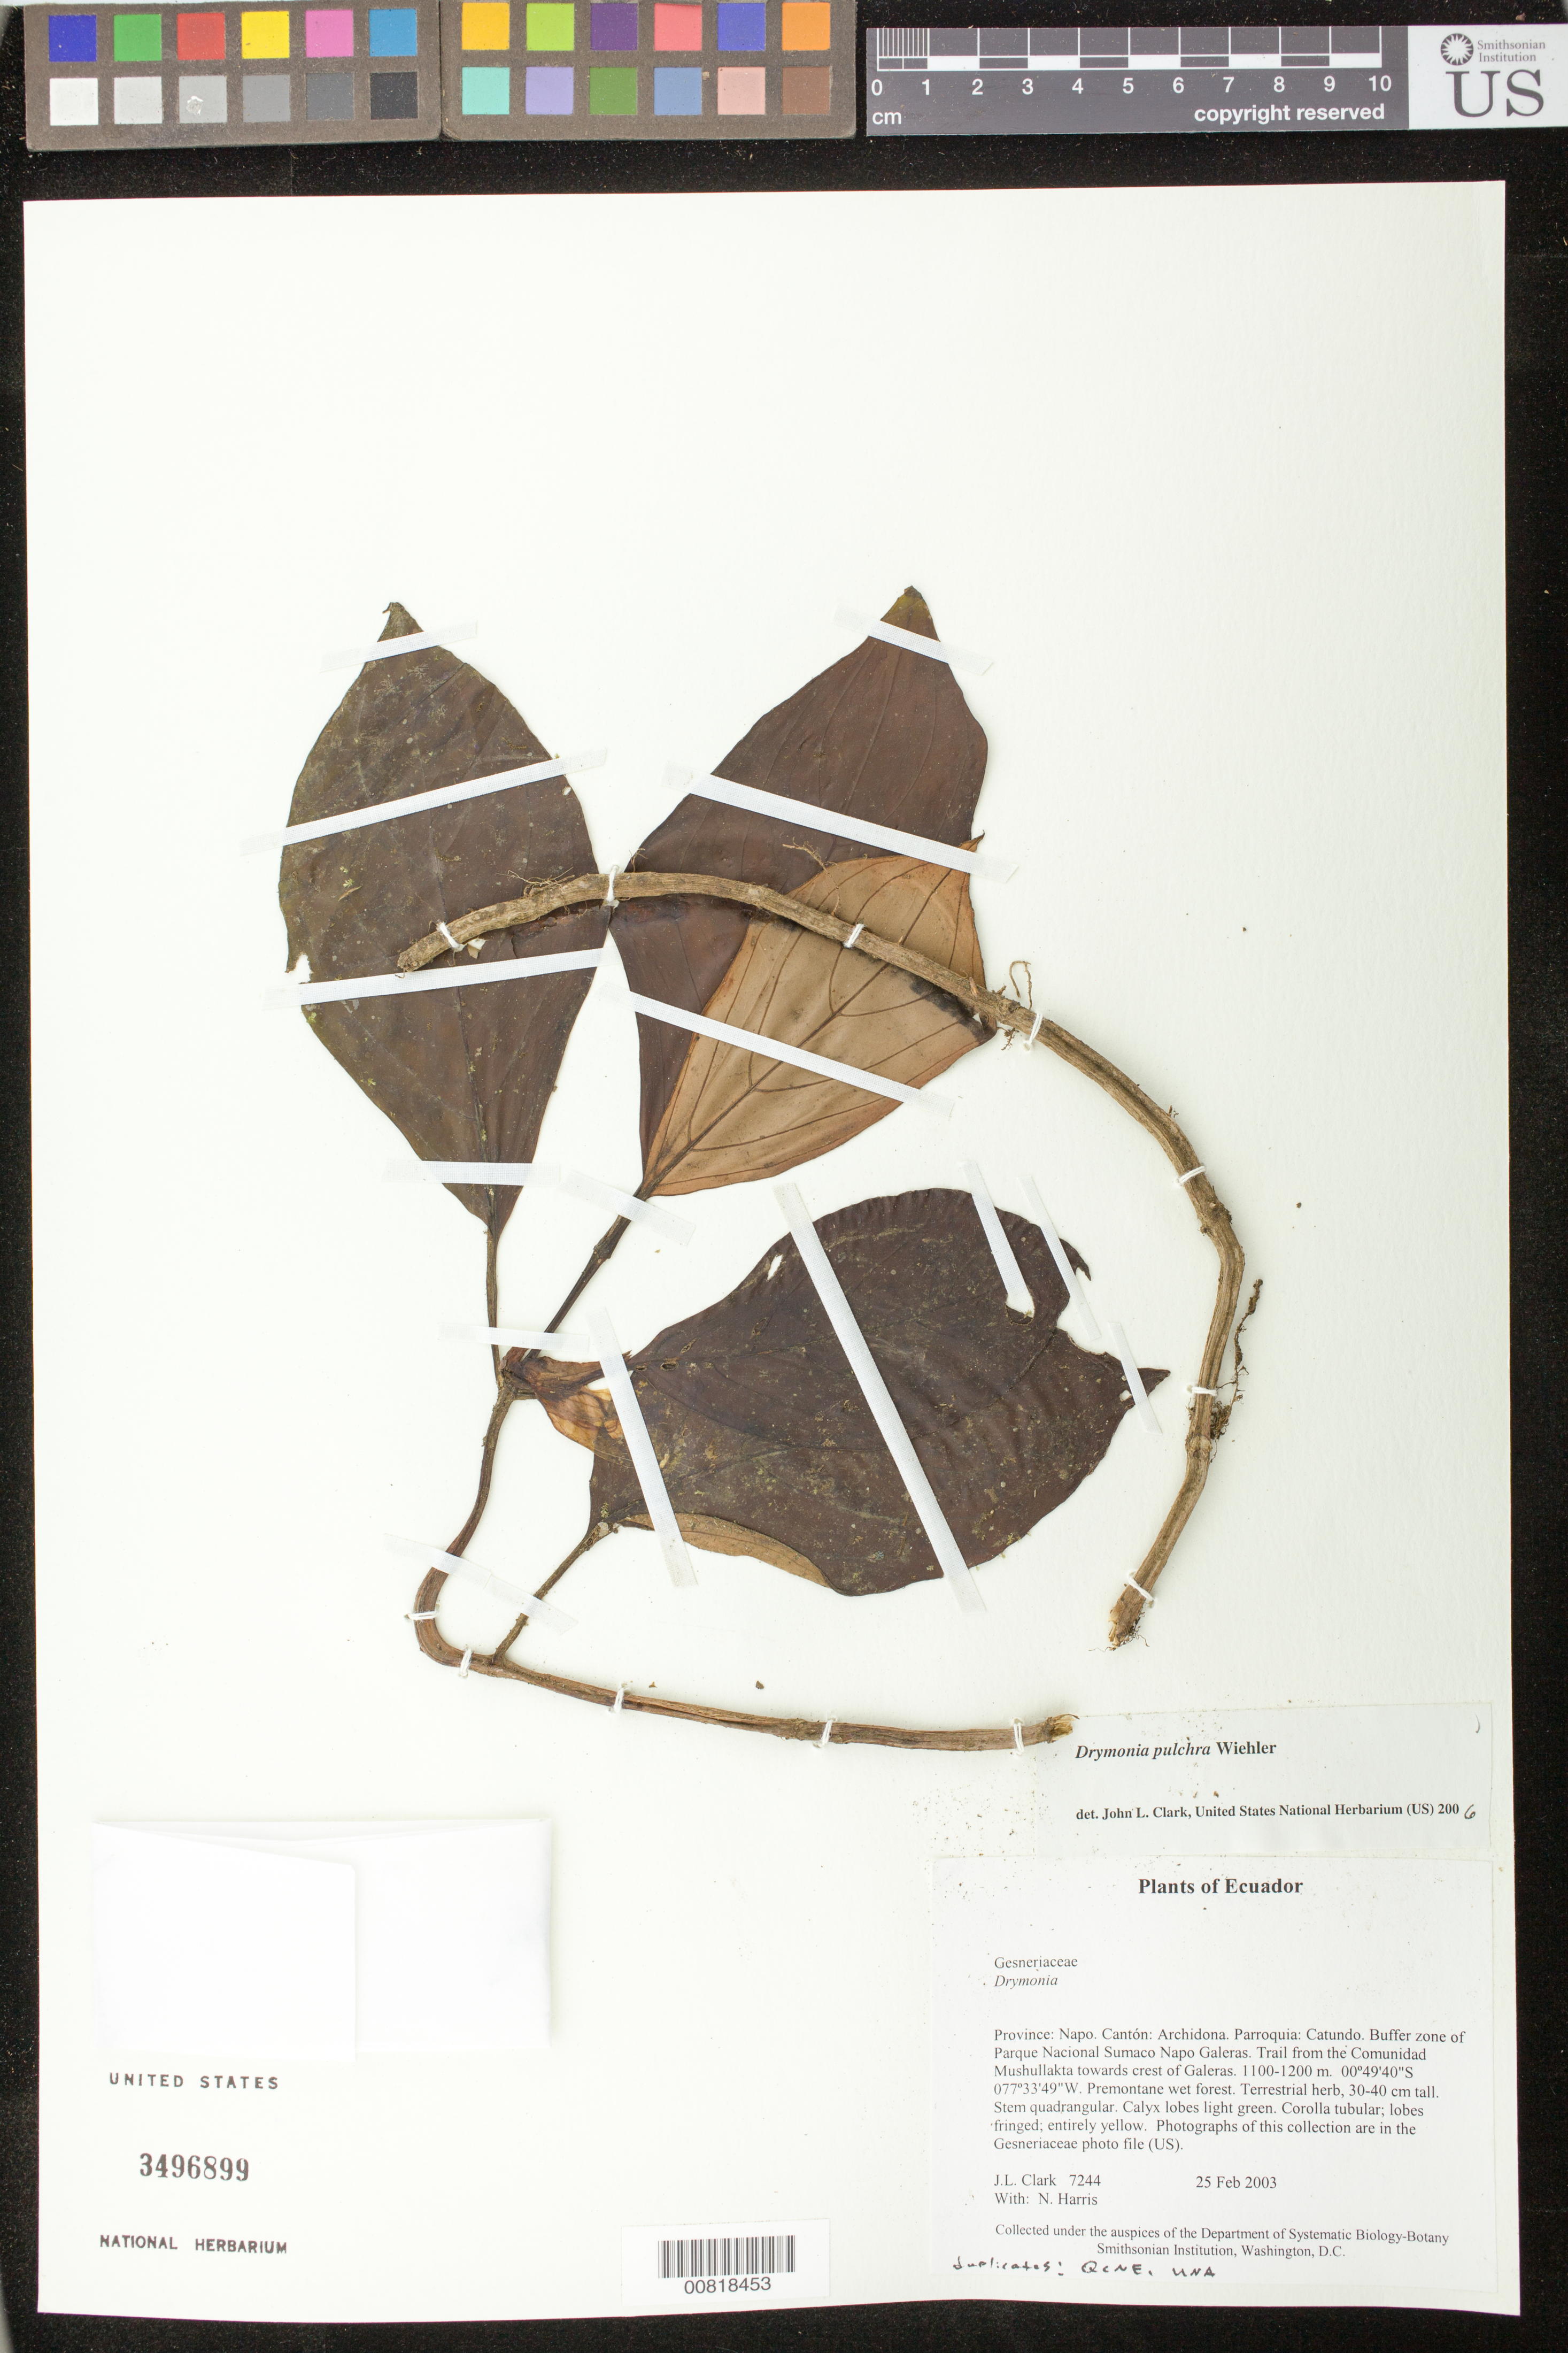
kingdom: Plantae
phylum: Tracheophyta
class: Magnoliopsida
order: Lamiales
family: Gesneriaceae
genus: Drymonia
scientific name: Drymonia pulchra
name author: Wiehler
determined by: Clark, J. L., (SEL), The Marie Selby Botanical Garden (UNITED STATES)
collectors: J. L. Clark & N. Harris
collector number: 7244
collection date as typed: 25 Feb 2003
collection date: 2003-02-25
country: Ecuador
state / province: Napo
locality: Archidona. Parroquia: Catundo. Buffer zone of Parque Nacional Sumaco Napo Galeras. Trail from the Comunidad Mushullakta towards crest of Galeras.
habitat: Premontane wet forest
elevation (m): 1100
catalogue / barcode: US 3496899